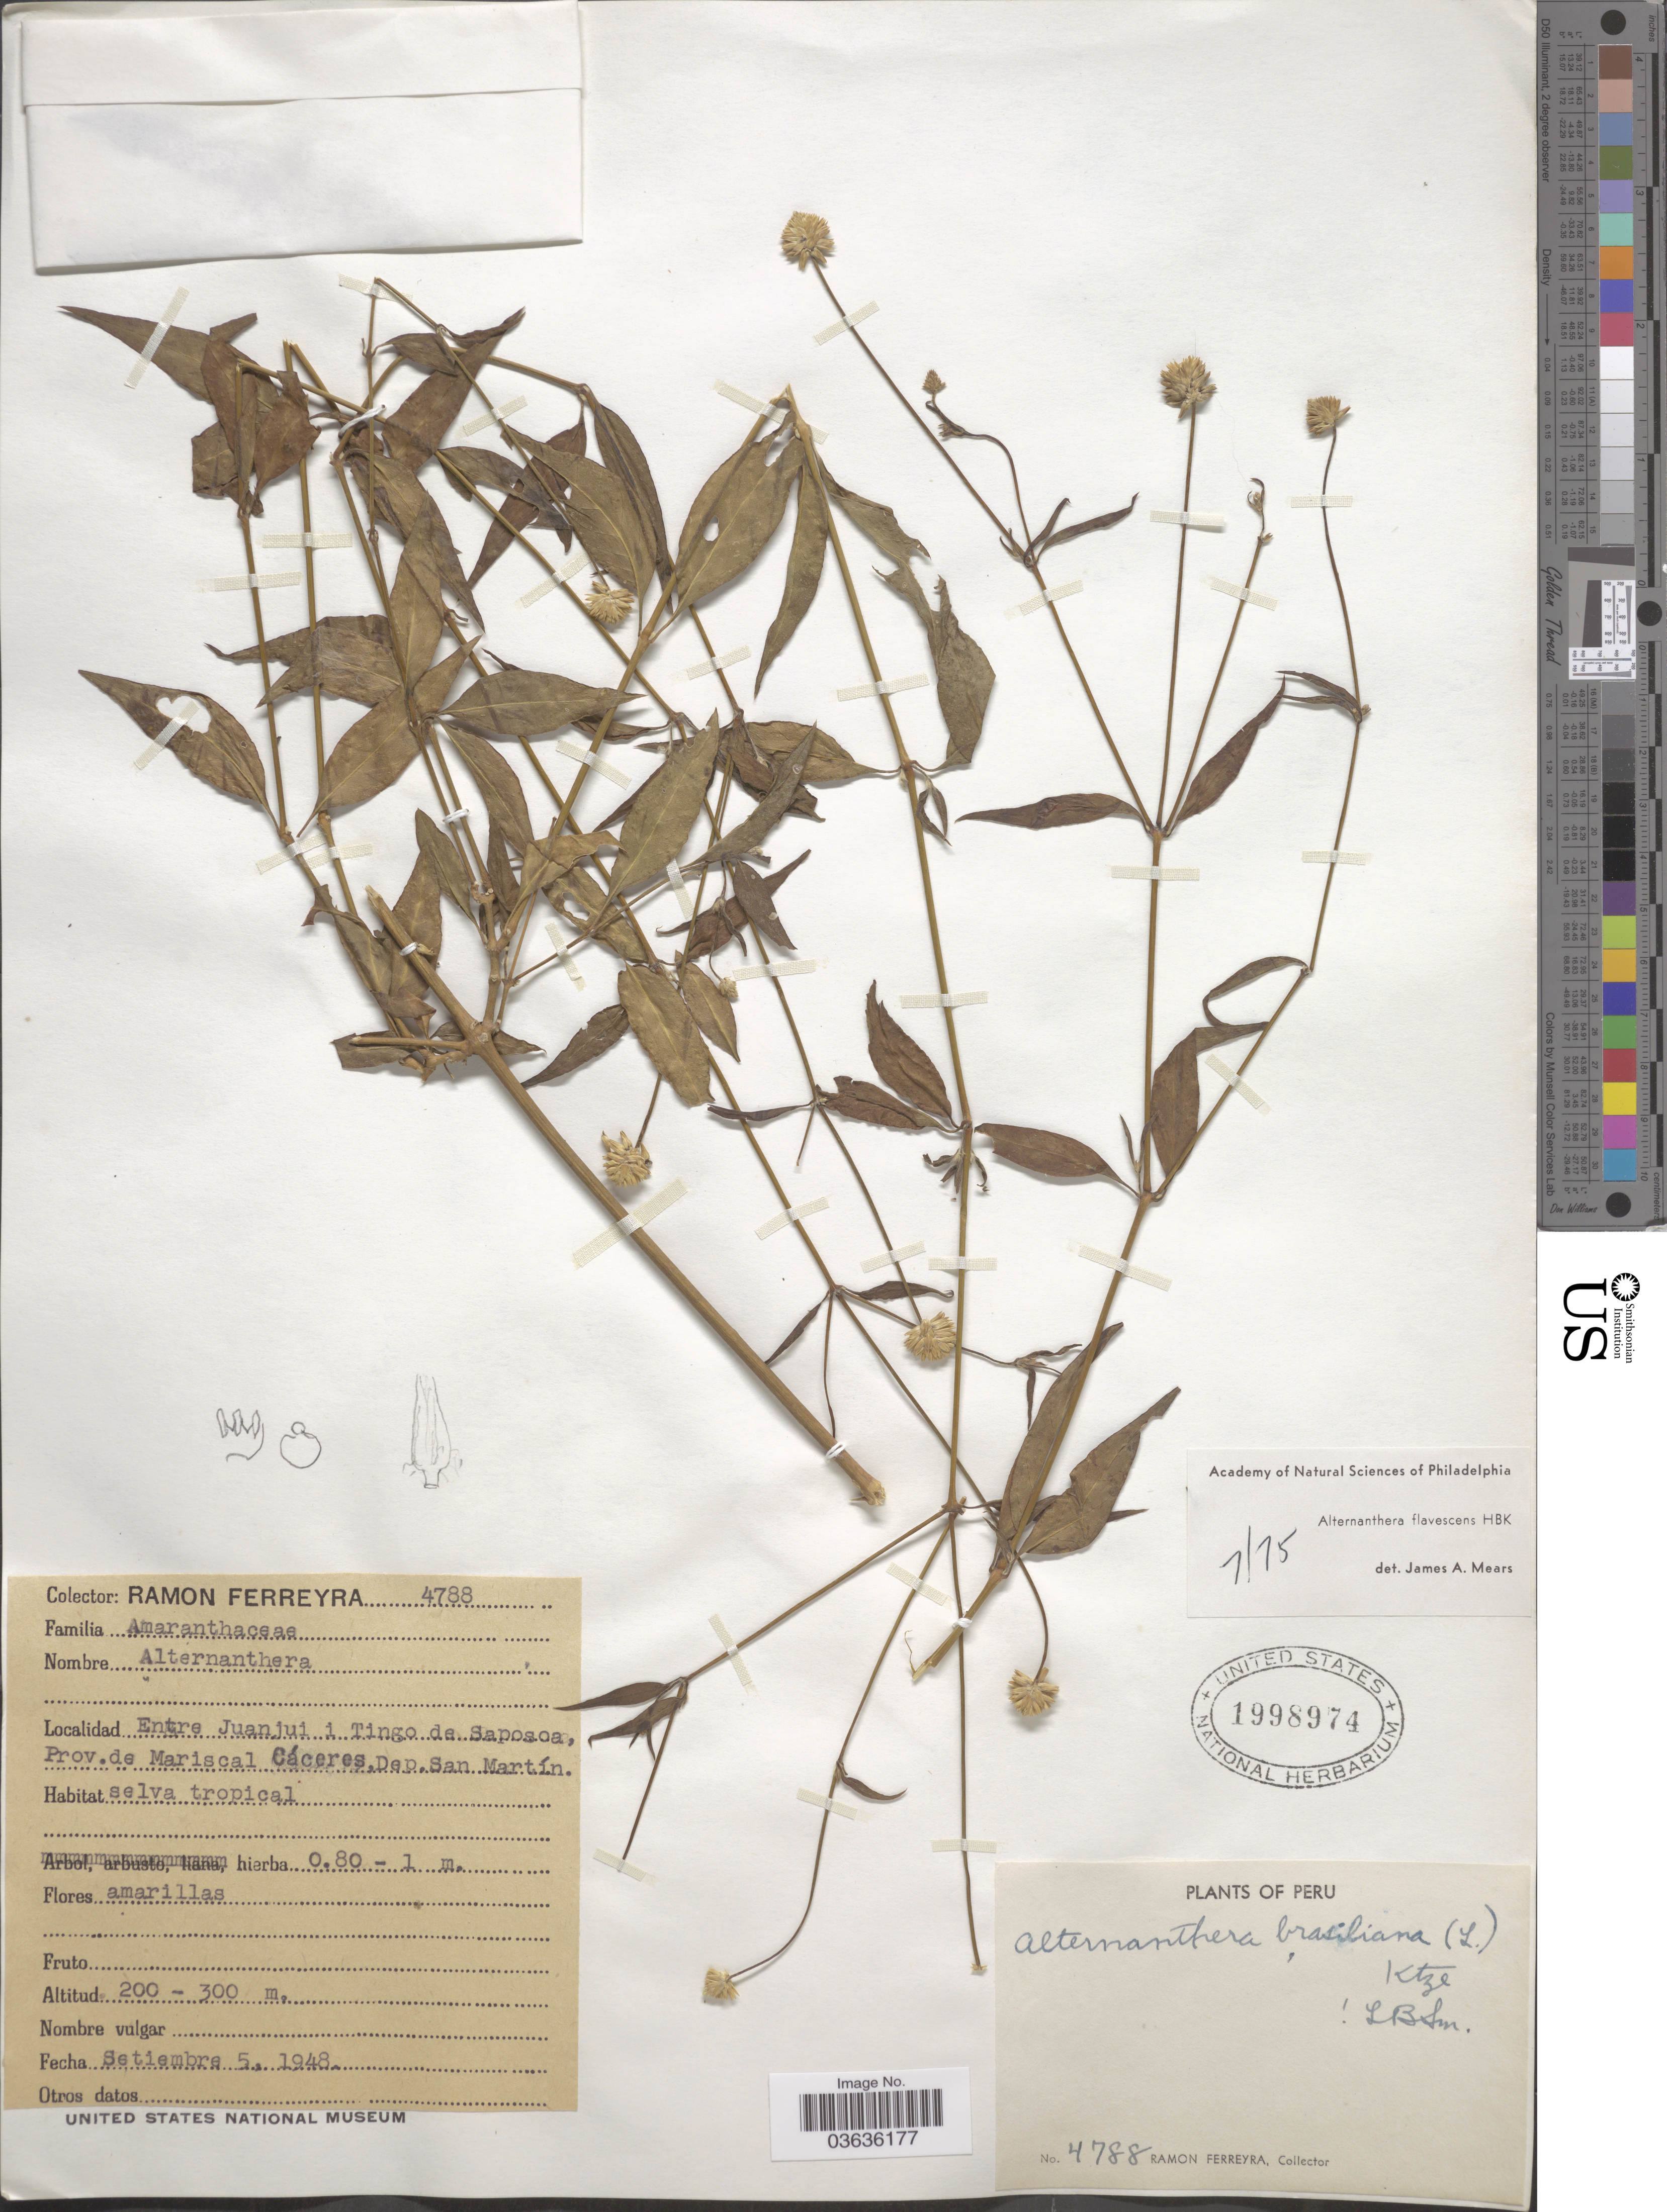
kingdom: Plantae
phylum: Tracheophyta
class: Magnoliopsida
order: Caryophyllales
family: Amaranthaceae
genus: Alternanthera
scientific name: Alternanthera flavescens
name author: Kunth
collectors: R. A. Ferreyra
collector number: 4788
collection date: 1948-09-05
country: Peru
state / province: San Martín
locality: Entre Juanjui i Tingo de Saposoa, Prov. de Mariscal Cáceres. Dep. San Martín.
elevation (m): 200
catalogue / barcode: US 1998974